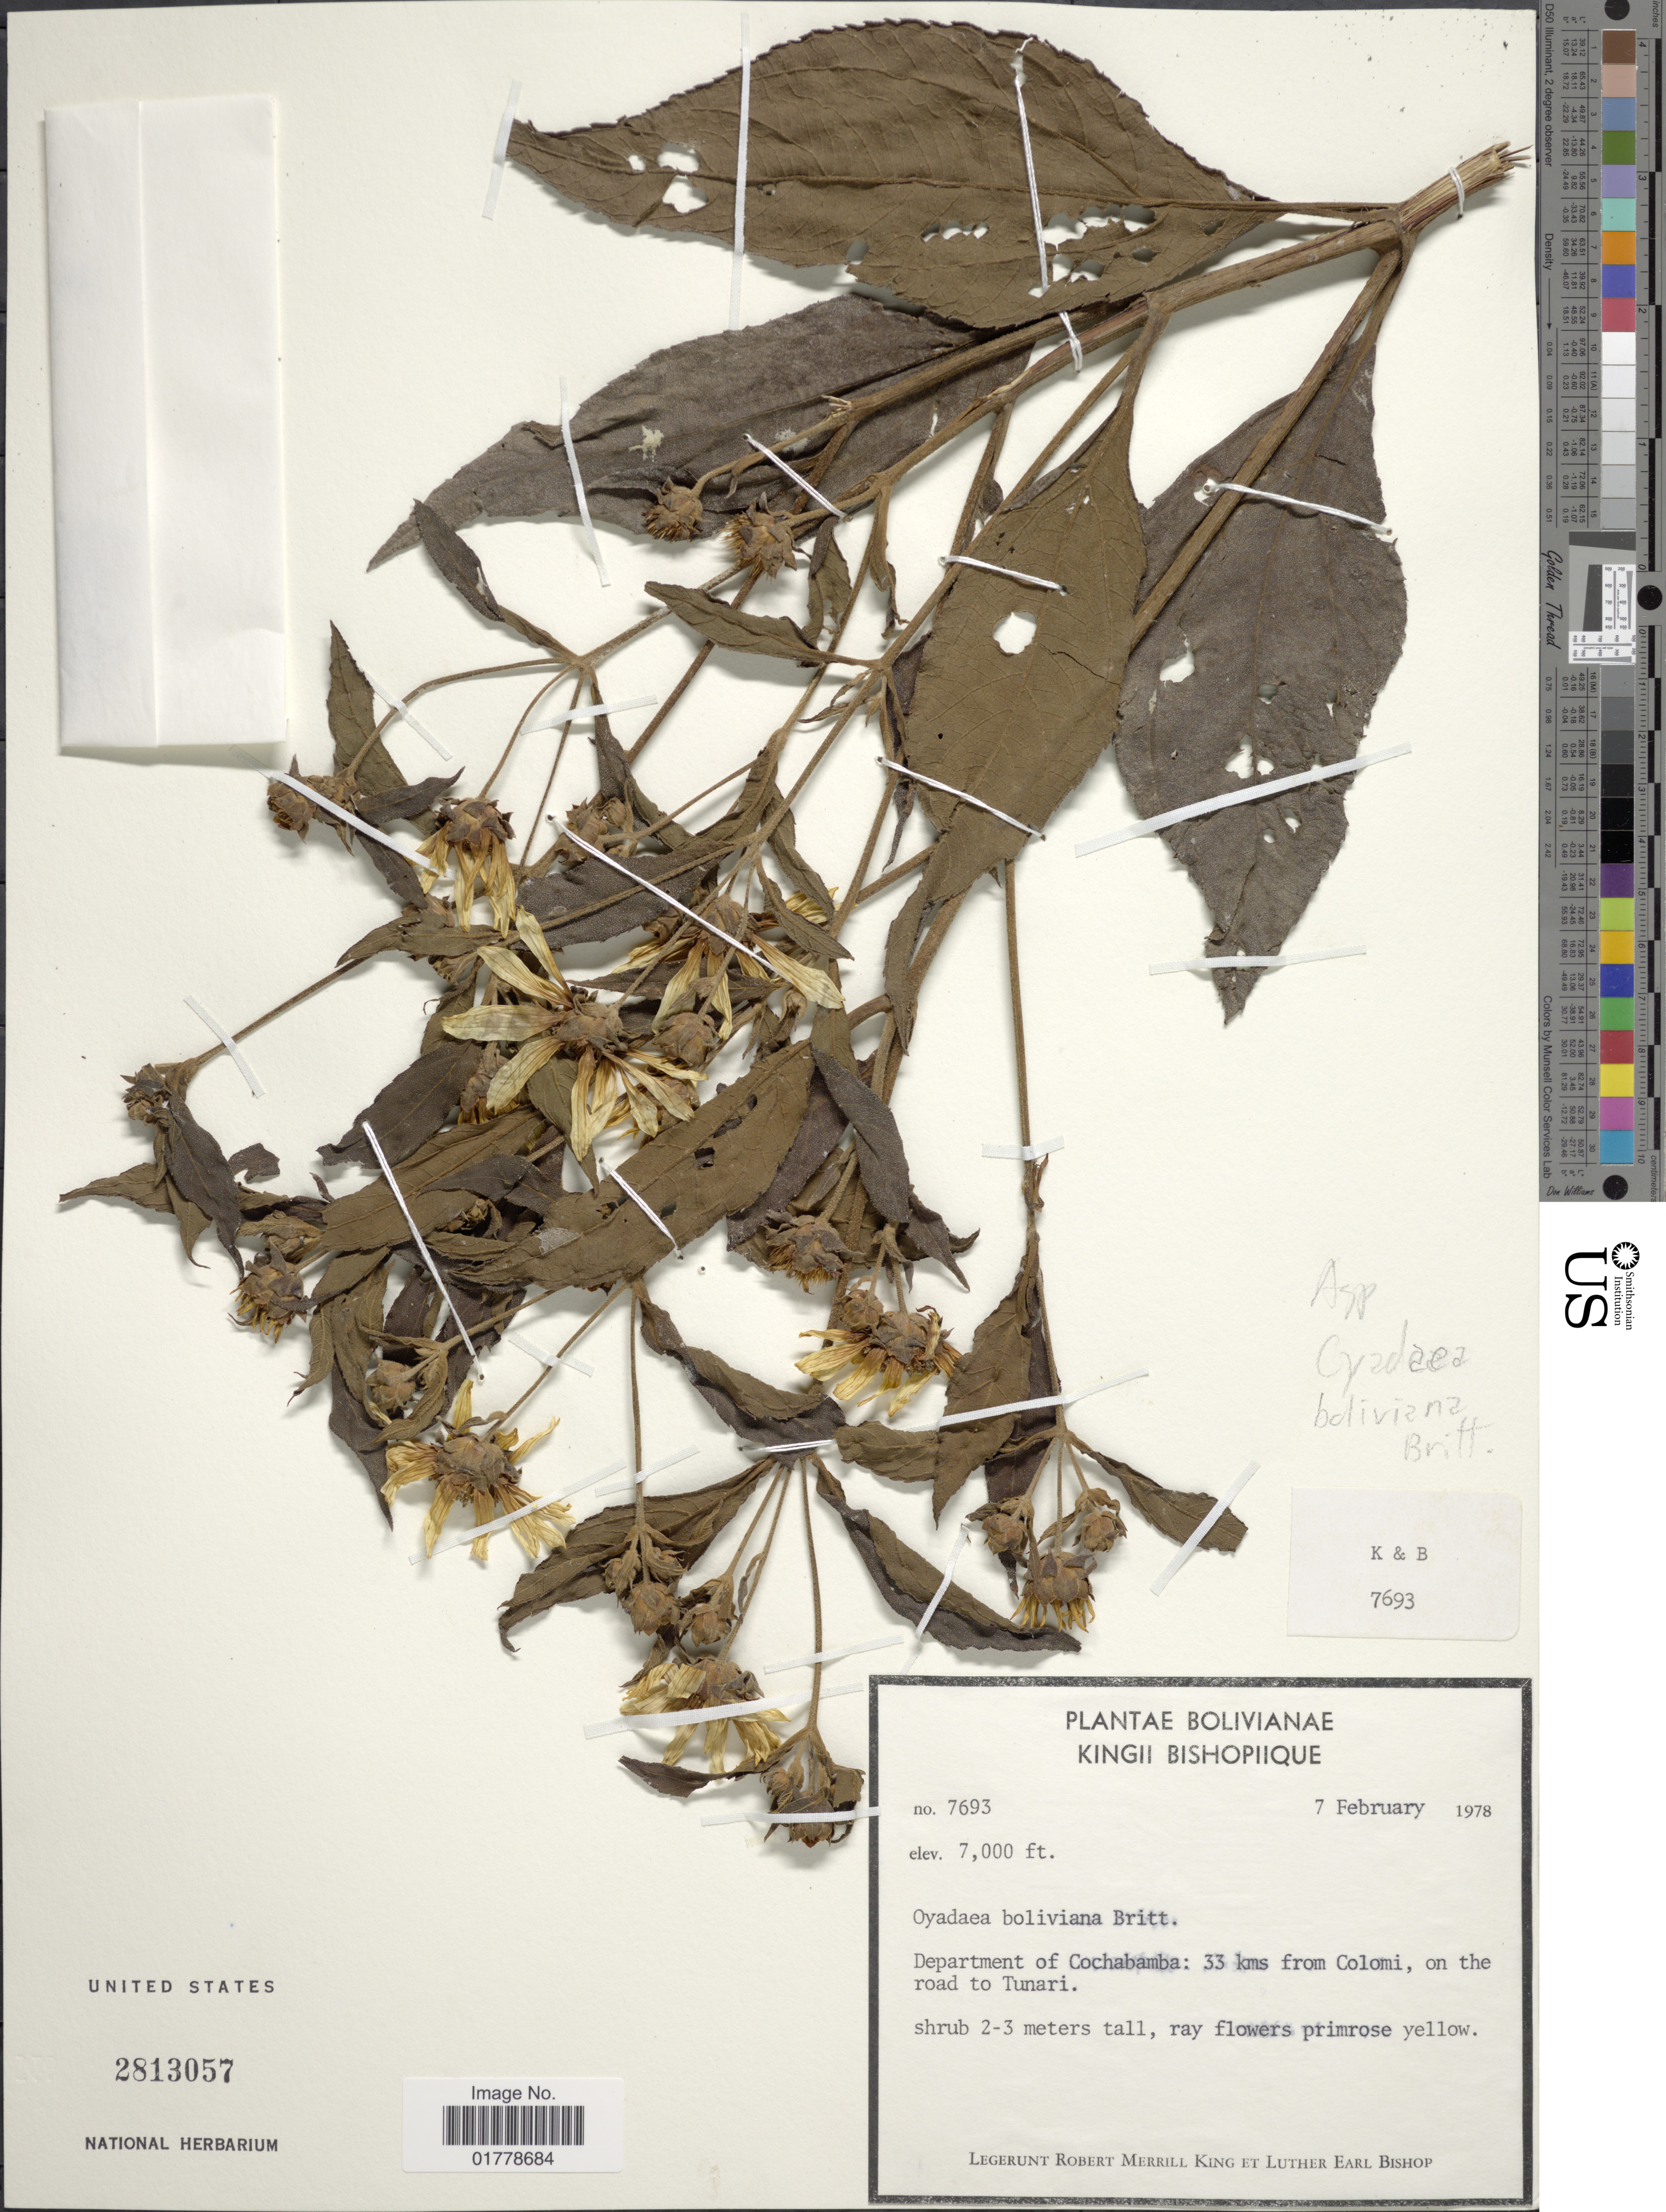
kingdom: Plantae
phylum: Tracheophyta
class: Magnoliopsida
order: Asterales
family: Asteraceae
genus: Oyedaea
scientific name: Oyedaea boliviana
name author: Britton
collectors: R. M. King & L. E. Bishop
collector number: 7693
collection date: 1978-02-07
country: Bolivia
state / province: Cochabamba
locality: Department of Cochabamba: 33 kms from Colomi, on the road to Tunari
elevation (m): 2134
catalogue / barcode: US 2813057